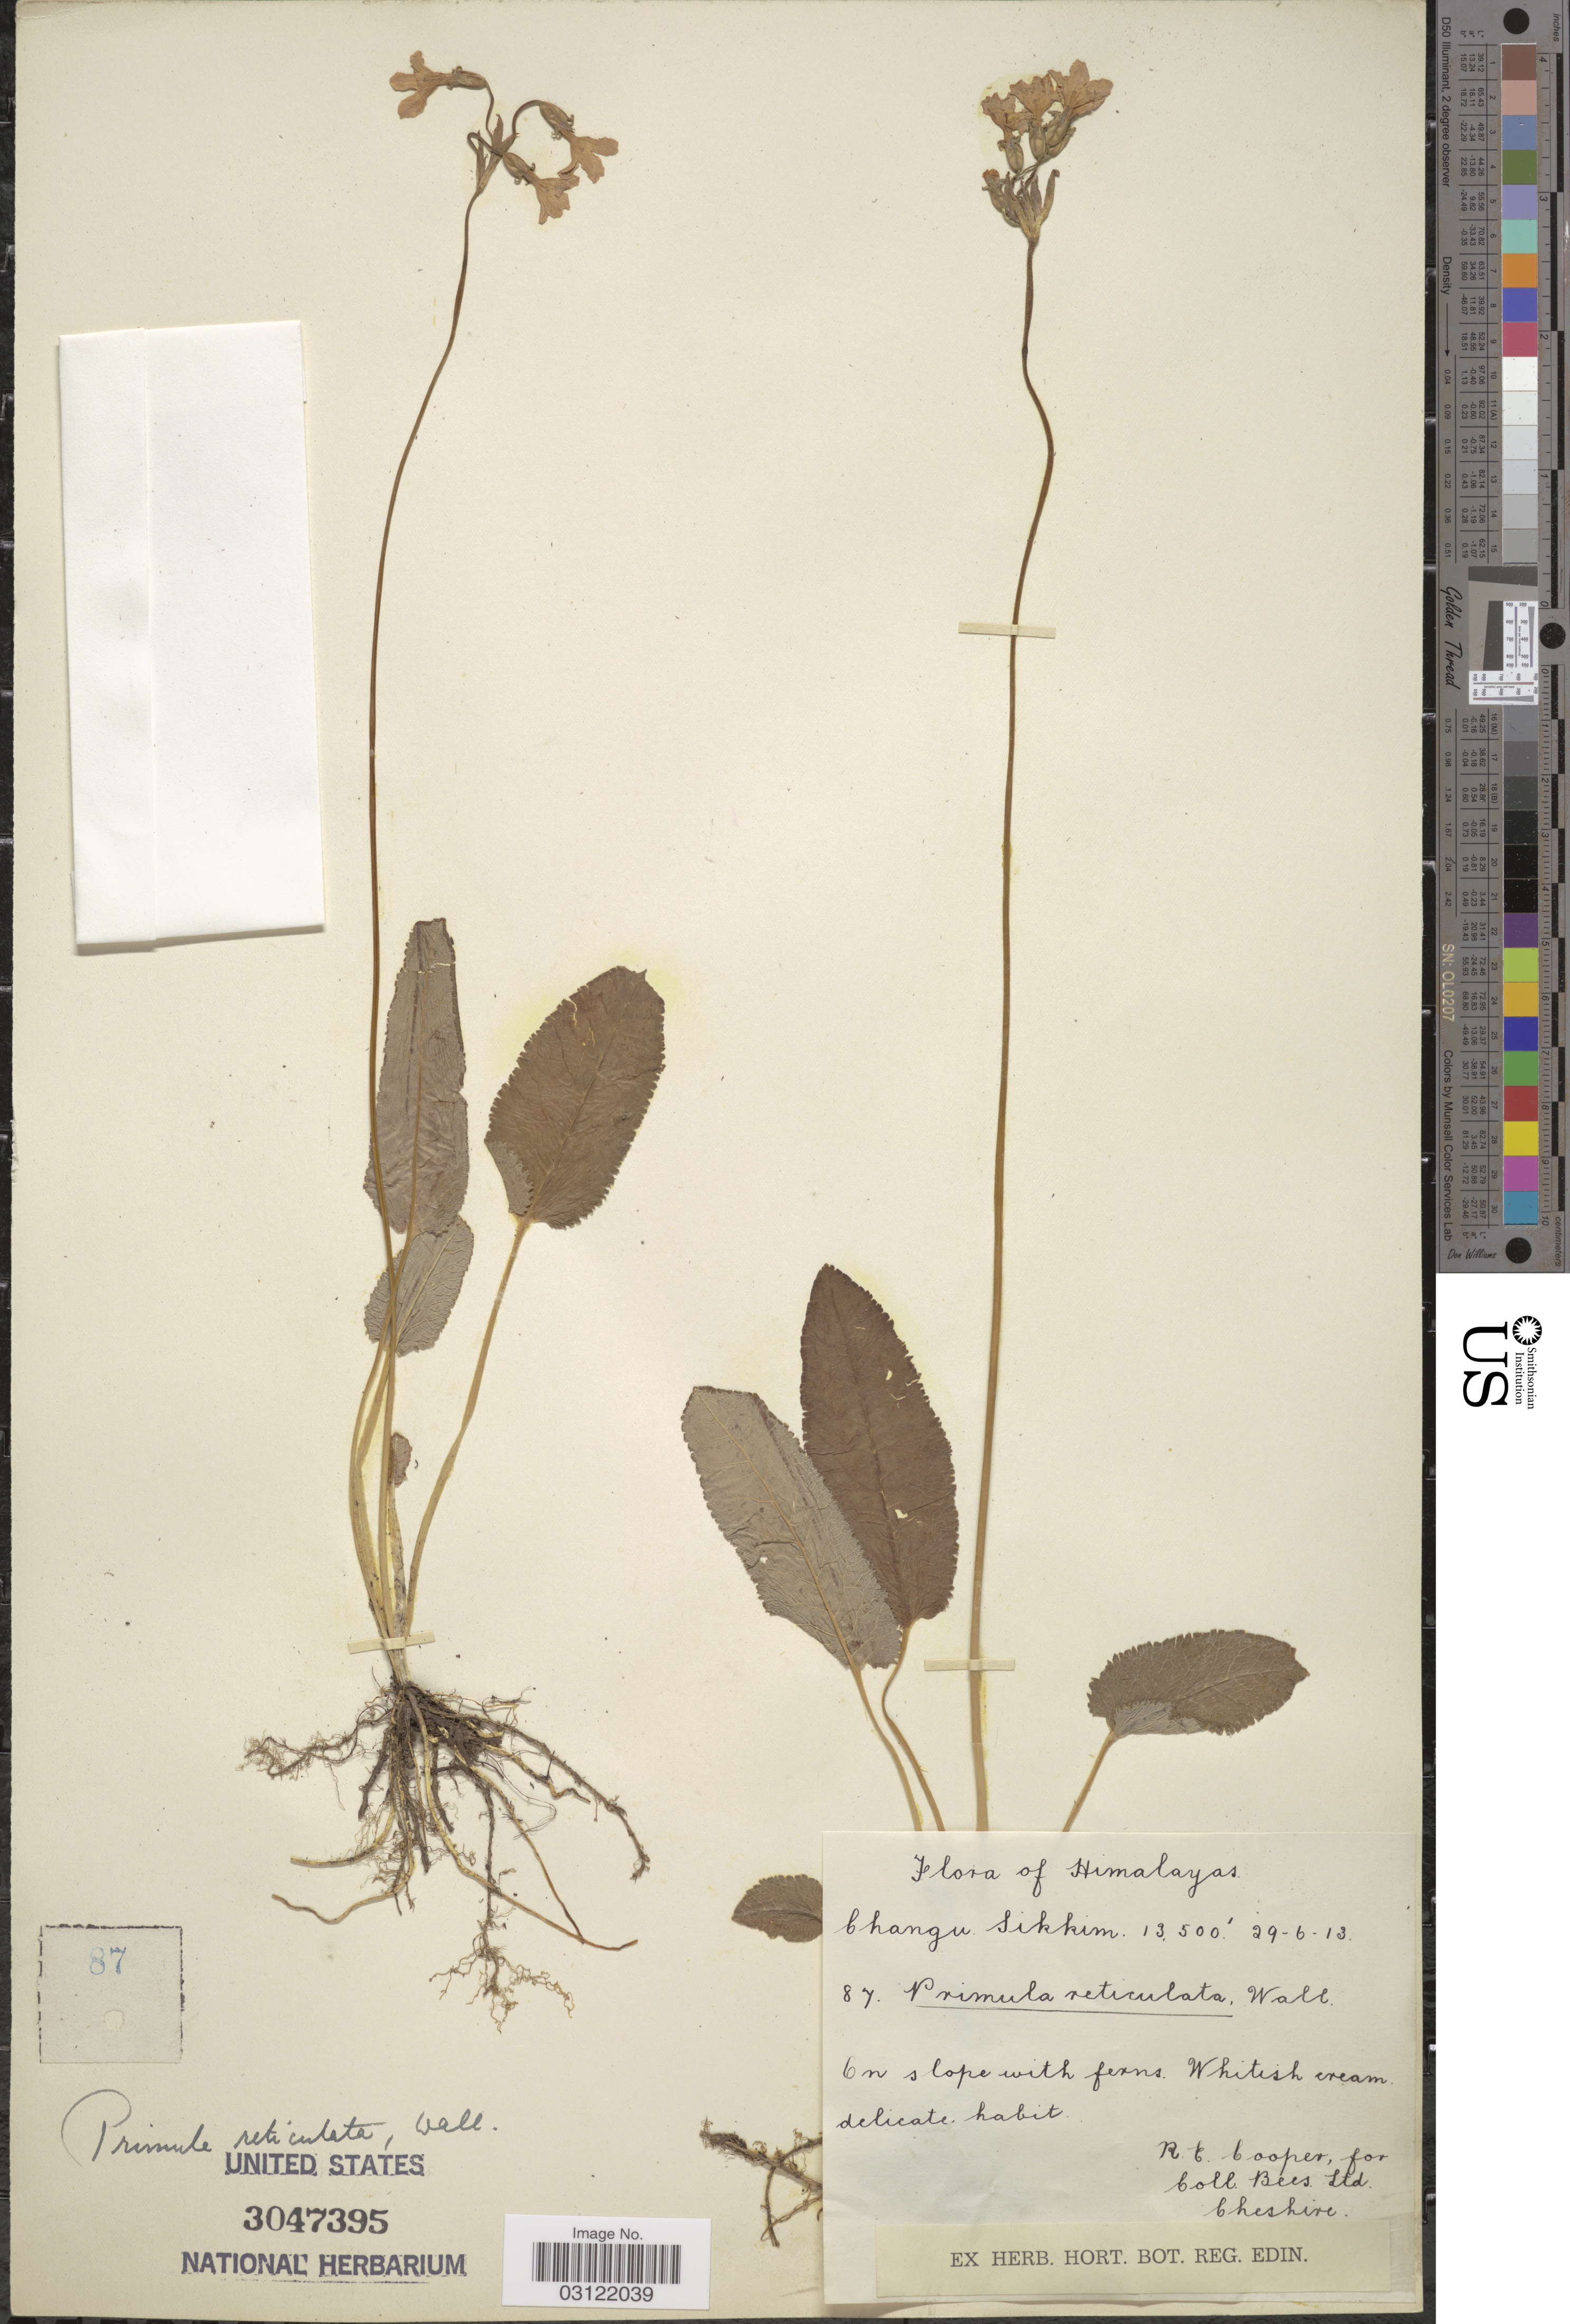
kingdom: Plantae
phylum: Tracheophyta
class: Magnoliopsida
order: Ericales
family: Primulaceae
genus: Primula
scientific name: Primula reticulata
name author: Wall.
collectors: R. E. Cooper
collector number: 87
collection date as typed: Transcribed d/m/y: 29/6/13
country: India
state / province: Sikkim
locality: Himalayas. Changu Sikkim.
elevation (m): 4115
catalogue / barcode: US 3047395